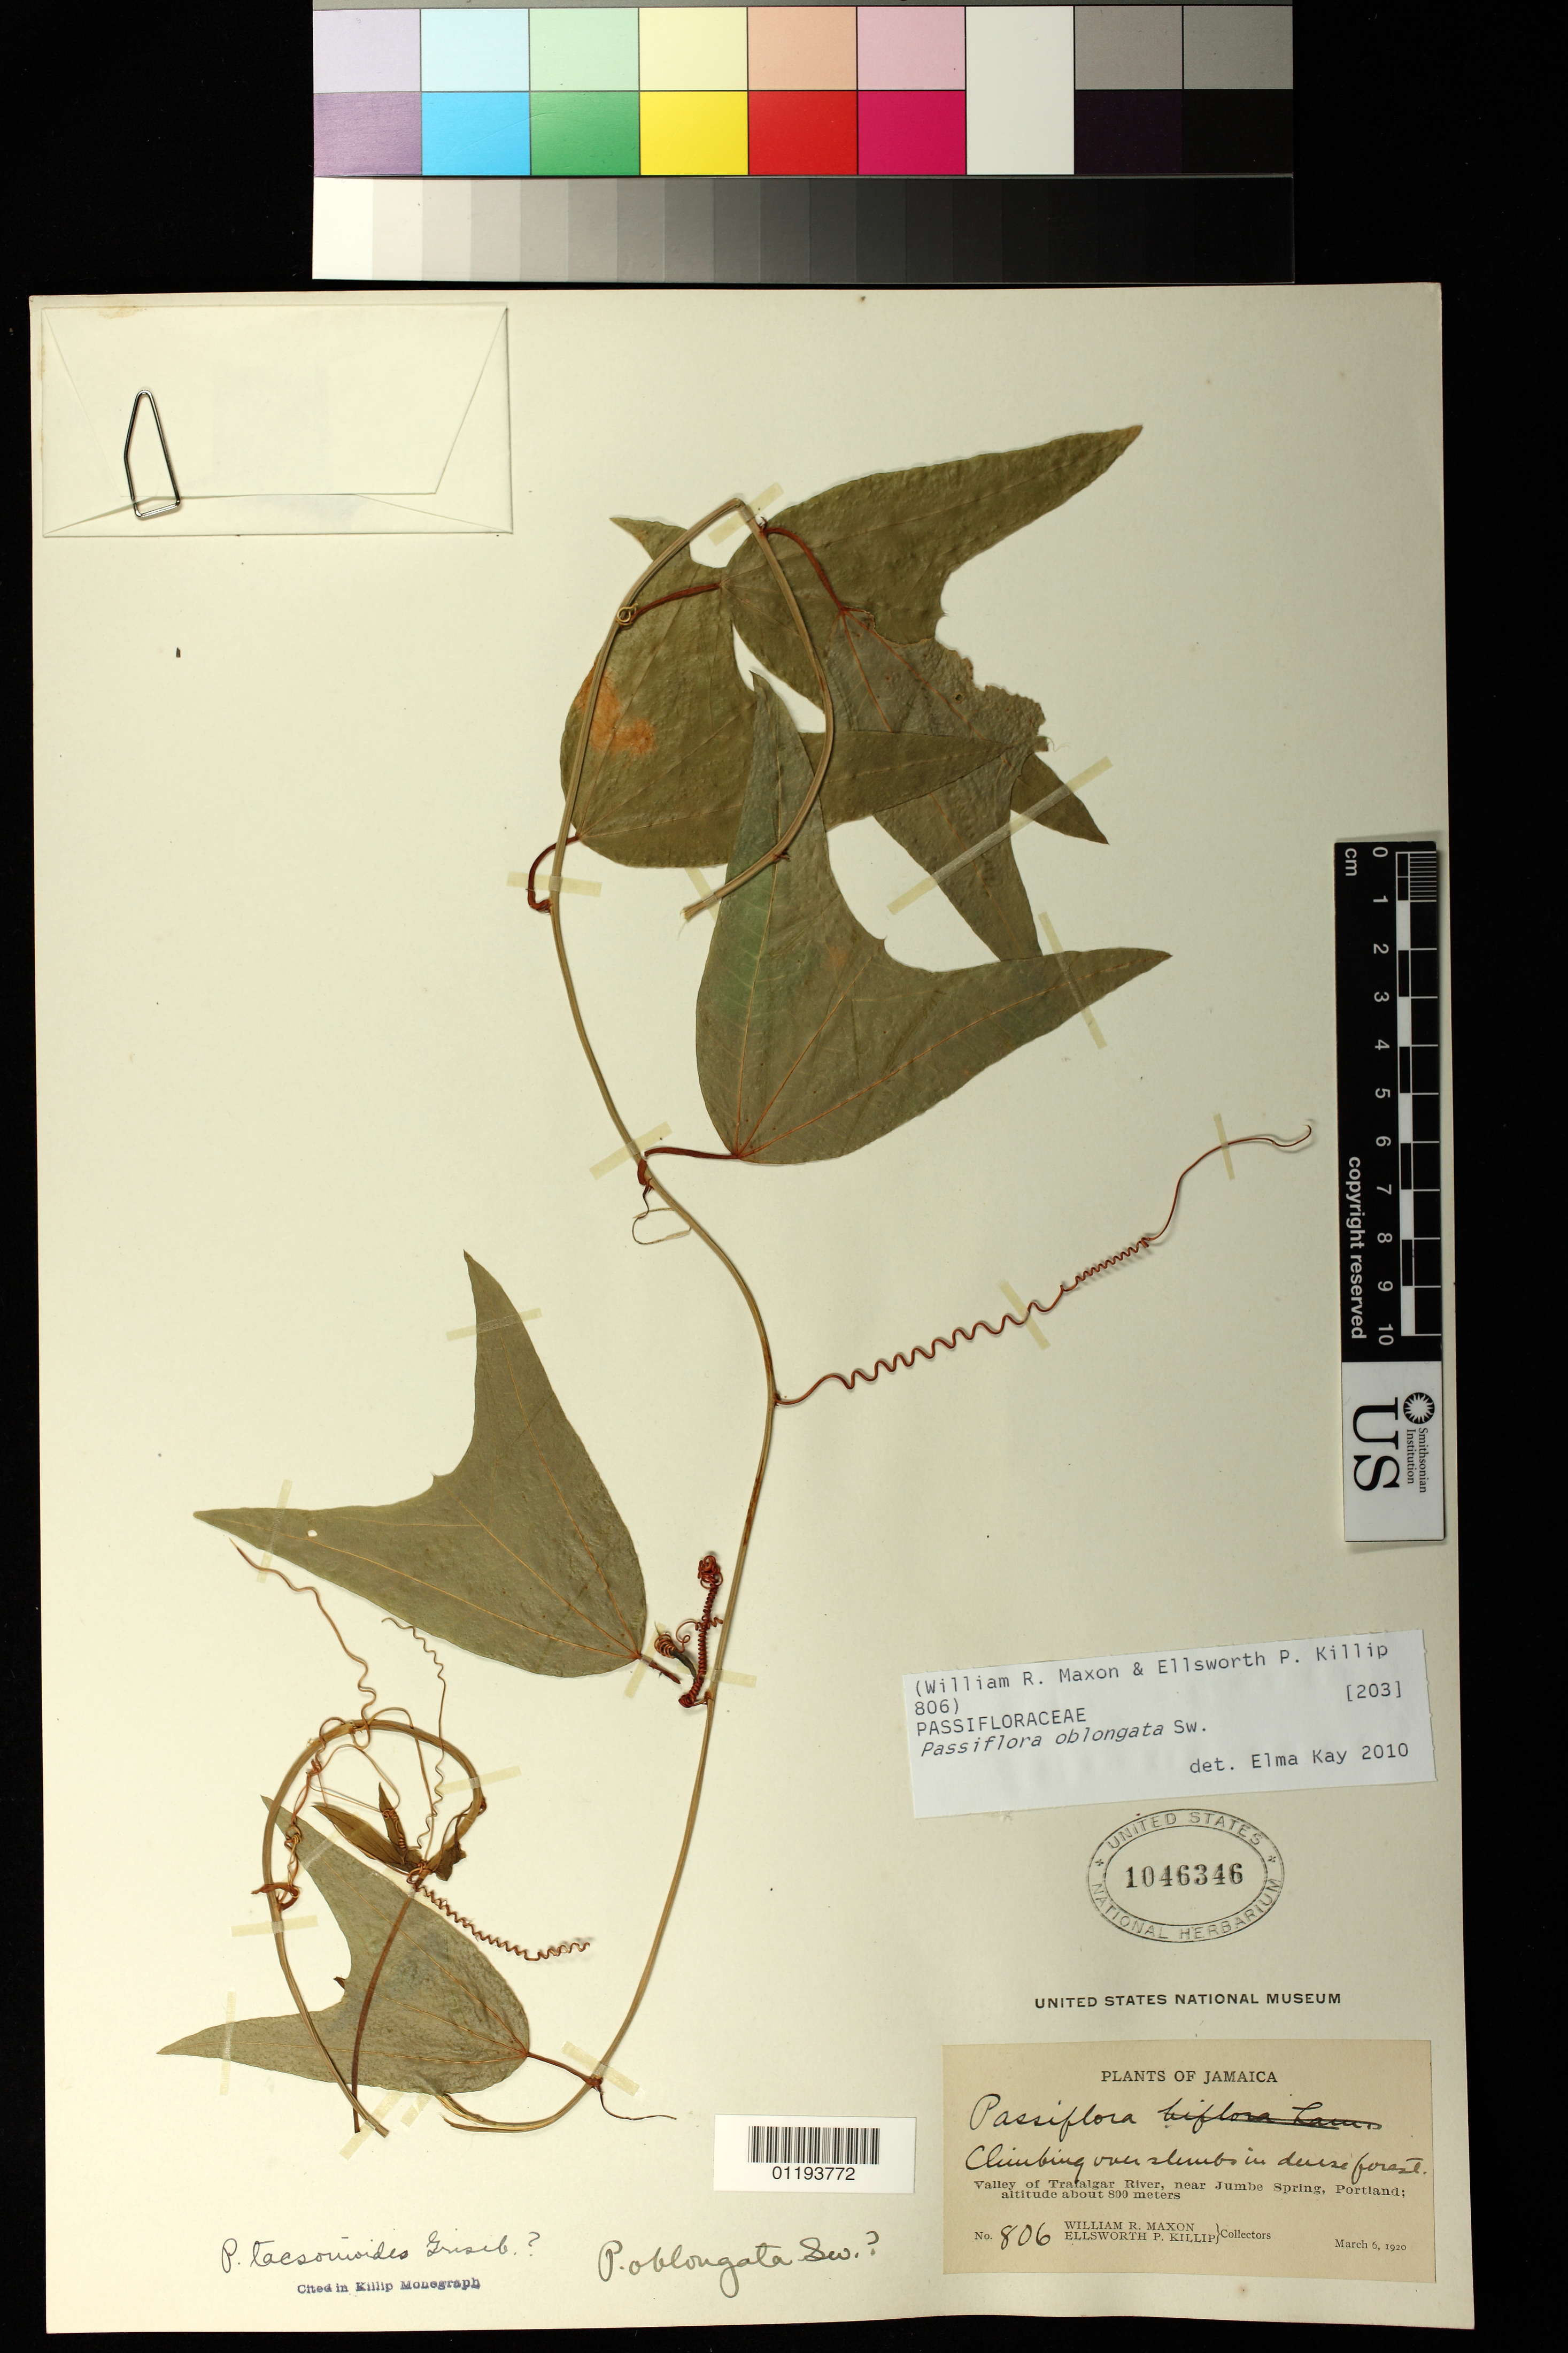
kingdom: Plantae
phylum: Tracheophyta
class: Magnoliopsida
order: Malpighiales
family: Passifloraceae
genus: Passiflora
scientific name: Passiflora oblongata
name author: Sw.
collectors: W. R. Maxon & E. P. Killip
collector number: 806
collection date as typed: Mar 6 1920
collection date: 1920-03-06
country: Jamaica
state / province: Portland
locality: Valley of Trafalgar River, near Jumbe Spring.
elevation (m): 800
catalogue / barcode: US 1046346